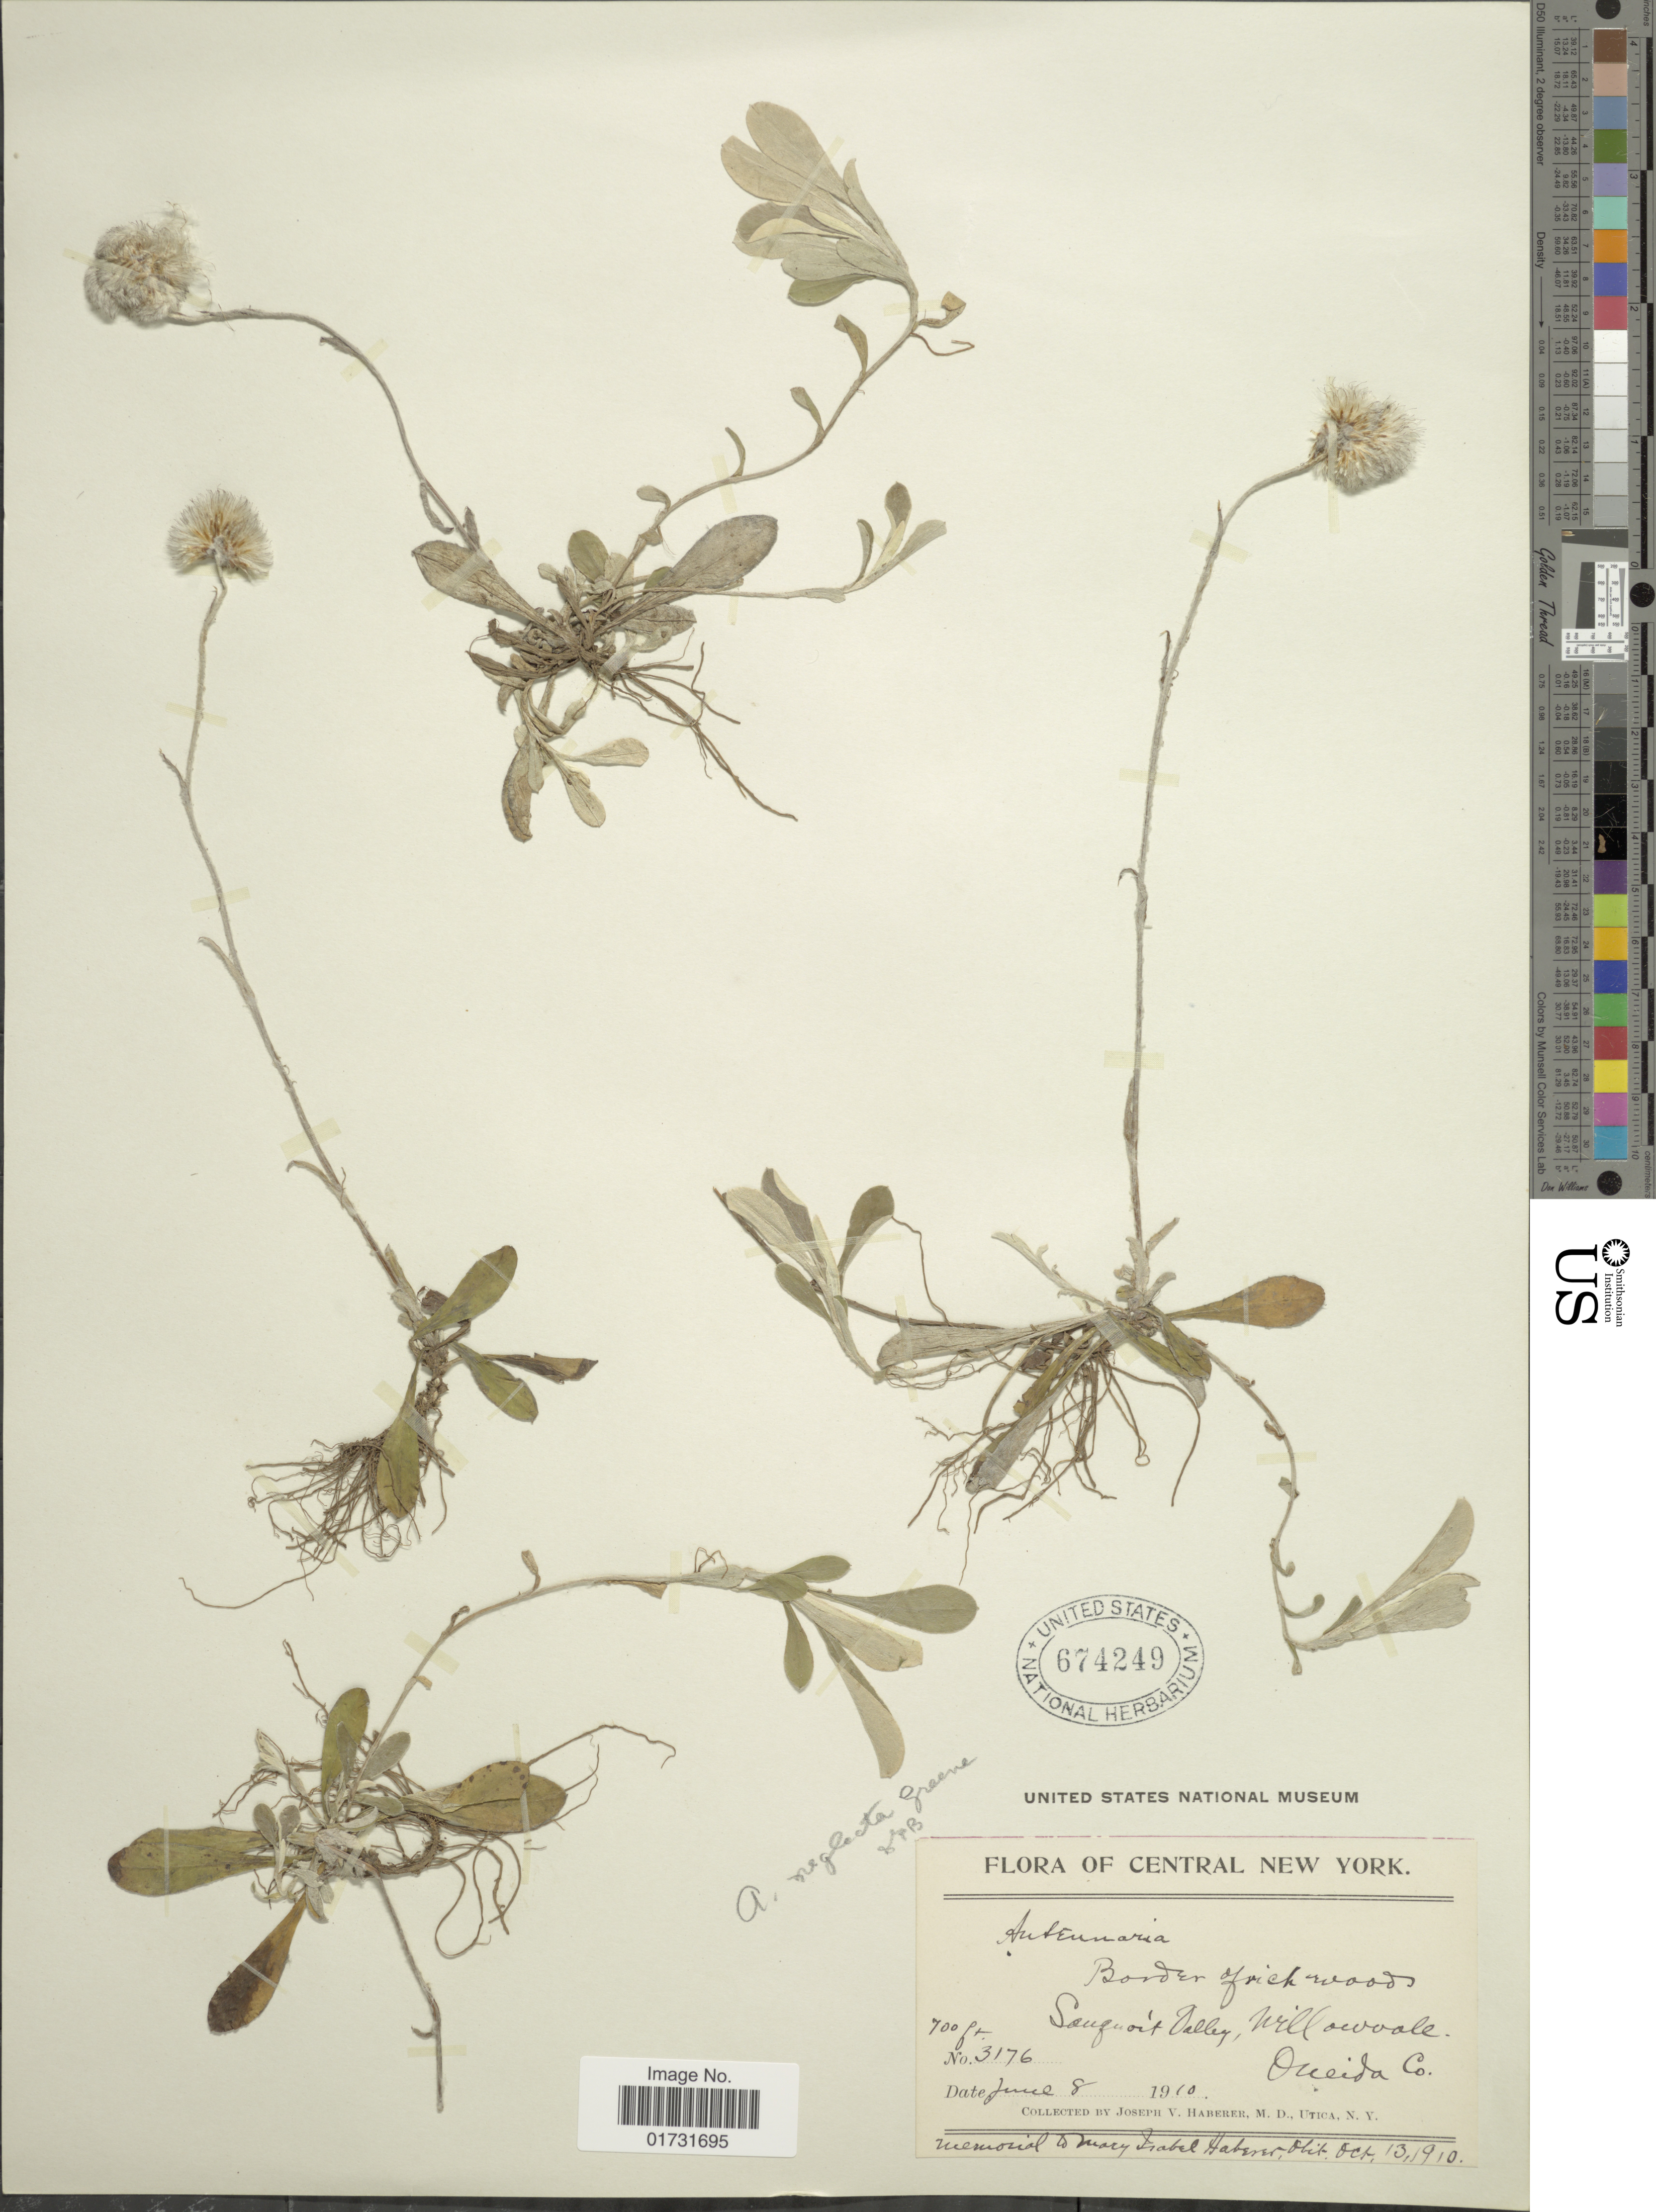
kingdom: Plantae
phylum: Tracheophyta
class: Magnoliopsida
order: Asterales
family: Asteraceae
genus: Antennaria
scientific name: Antennaria neglecta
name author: Greene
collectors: J. V. Haberer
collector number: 3176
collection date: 1910-06-08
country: United States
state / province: New York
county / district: Oneida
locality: Central New York. Saugoit Valley, Will owoale. Oneida Co.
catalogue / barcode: US 674249